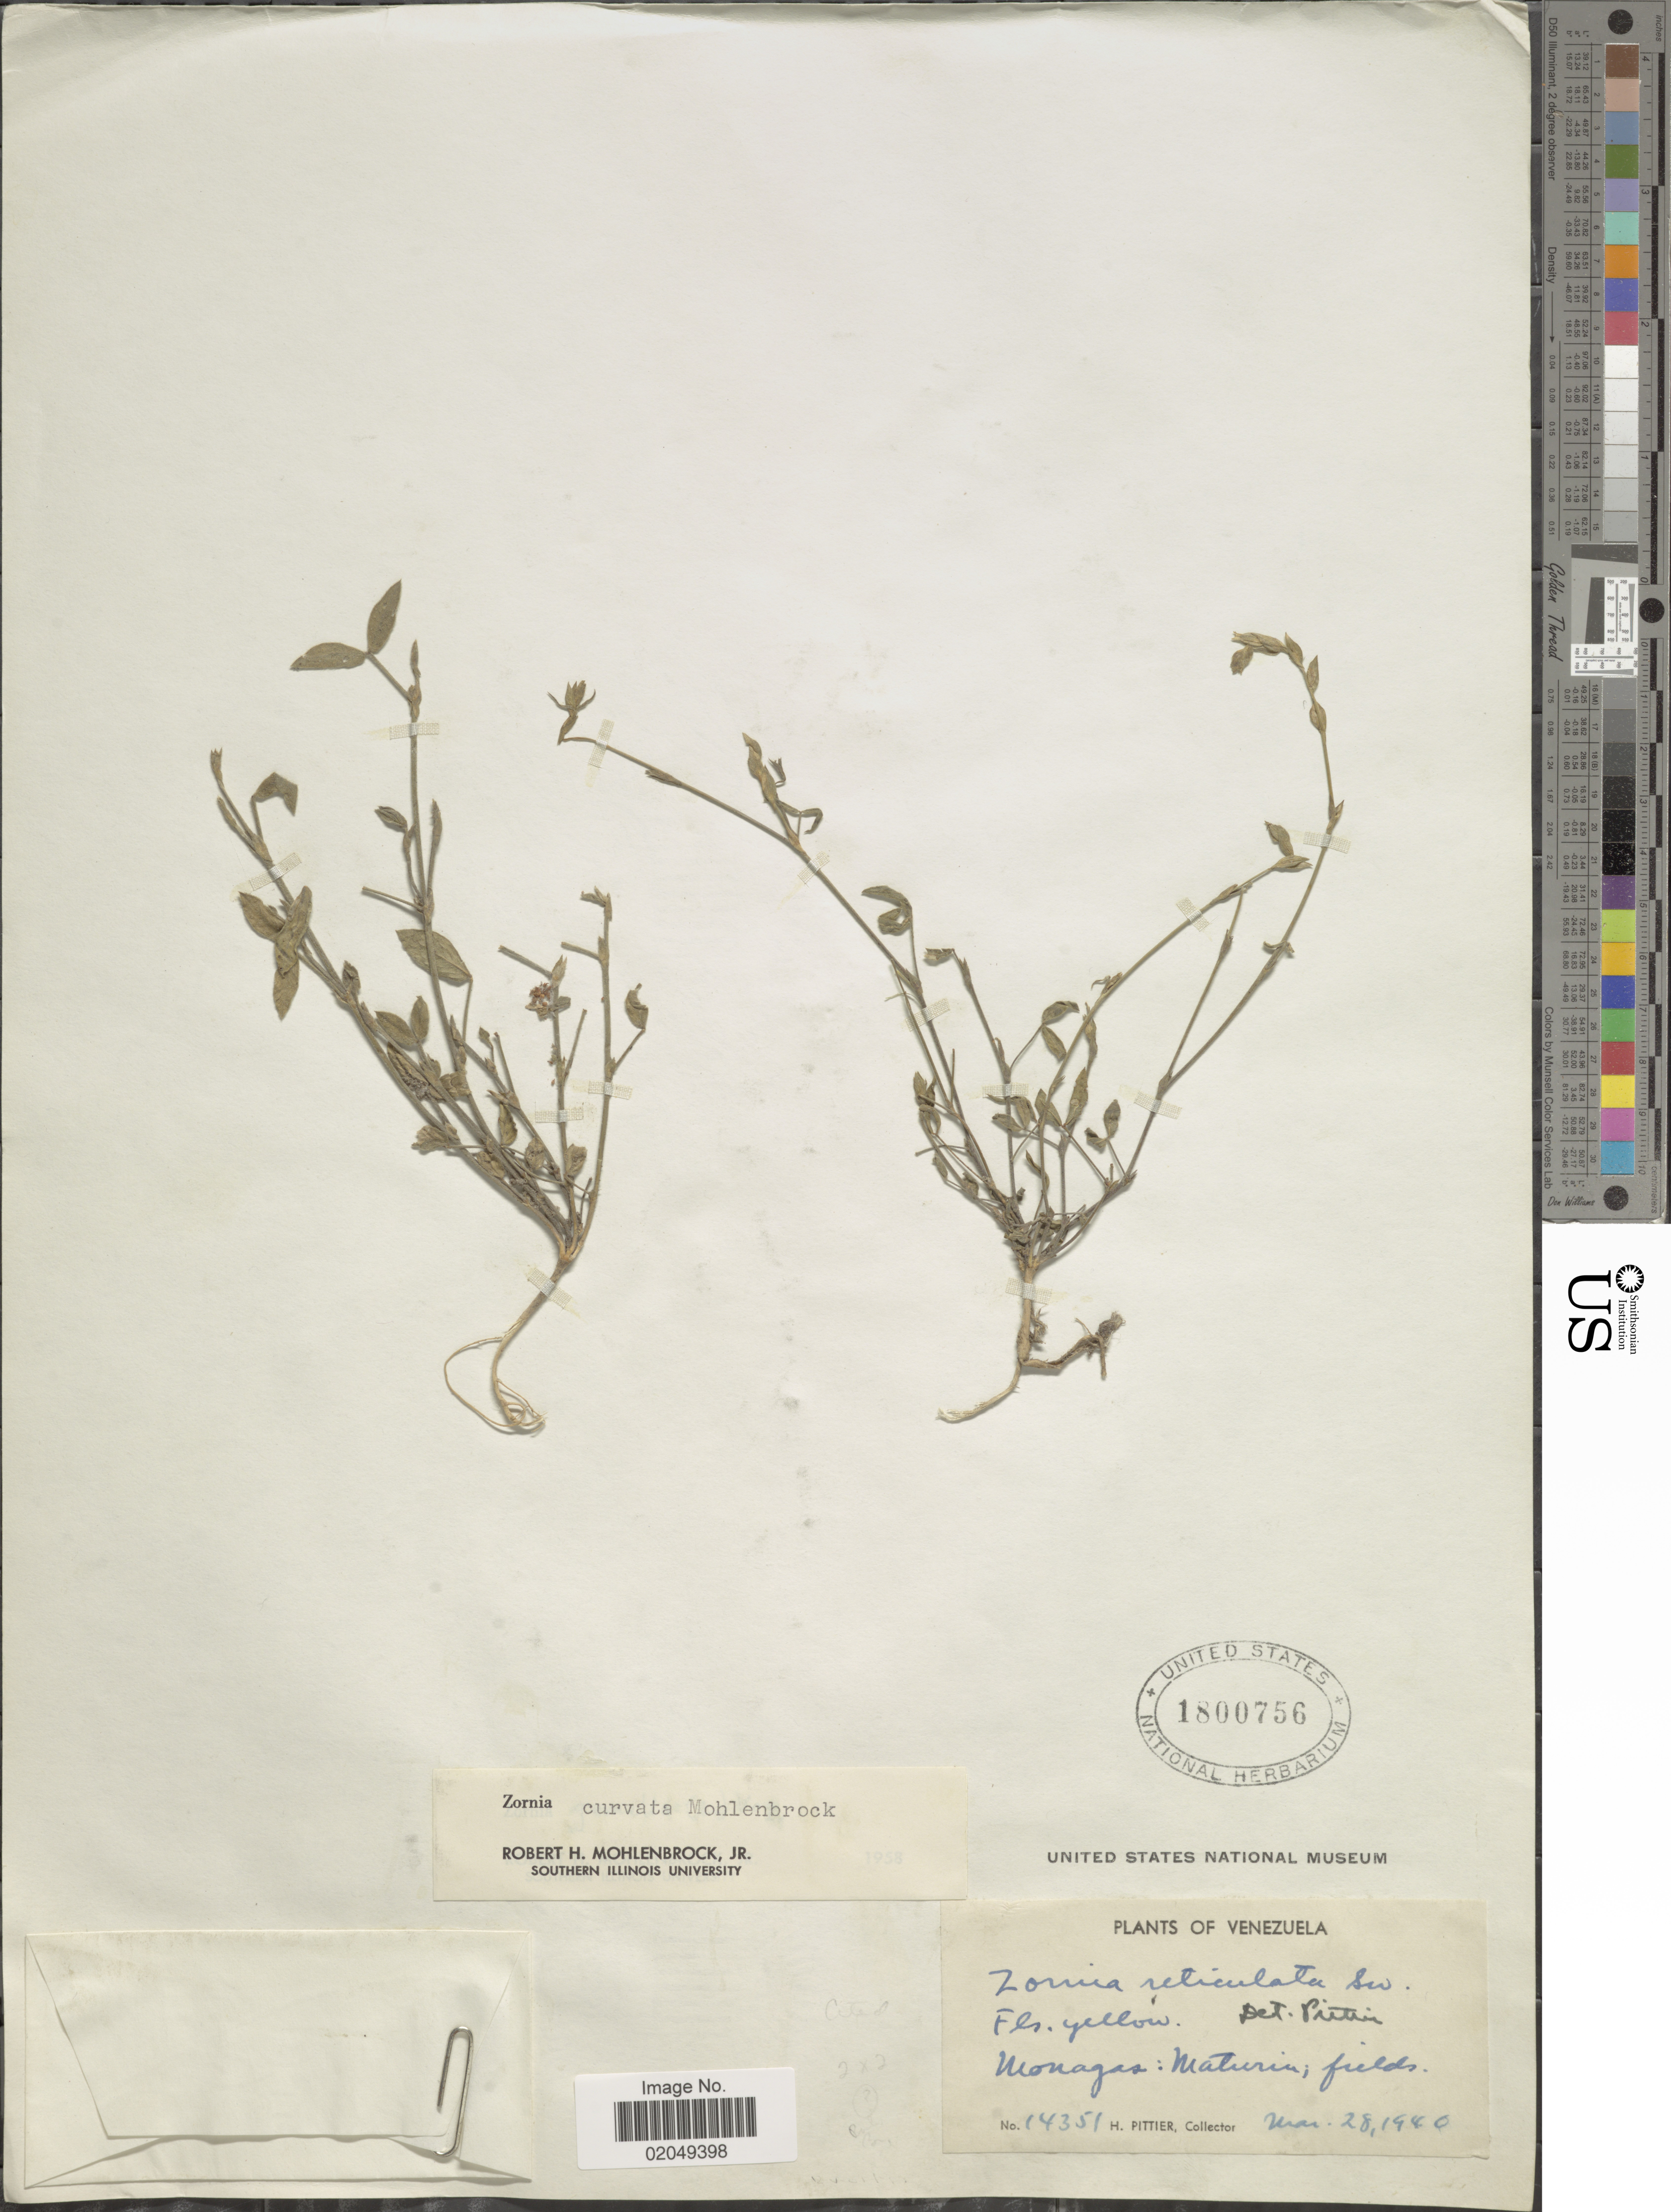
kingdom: Plantae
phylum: Tracheophyta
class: Magnoliopsida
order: Fabales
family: Fabaceae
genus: Zornia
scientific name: Zornia curvata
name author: Mohlenbr.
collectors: H. F. Pittier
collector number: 14351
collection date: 1940-03-28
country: Venezuela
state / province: Monagas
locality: Maturia; fields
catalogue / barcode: US 1800756